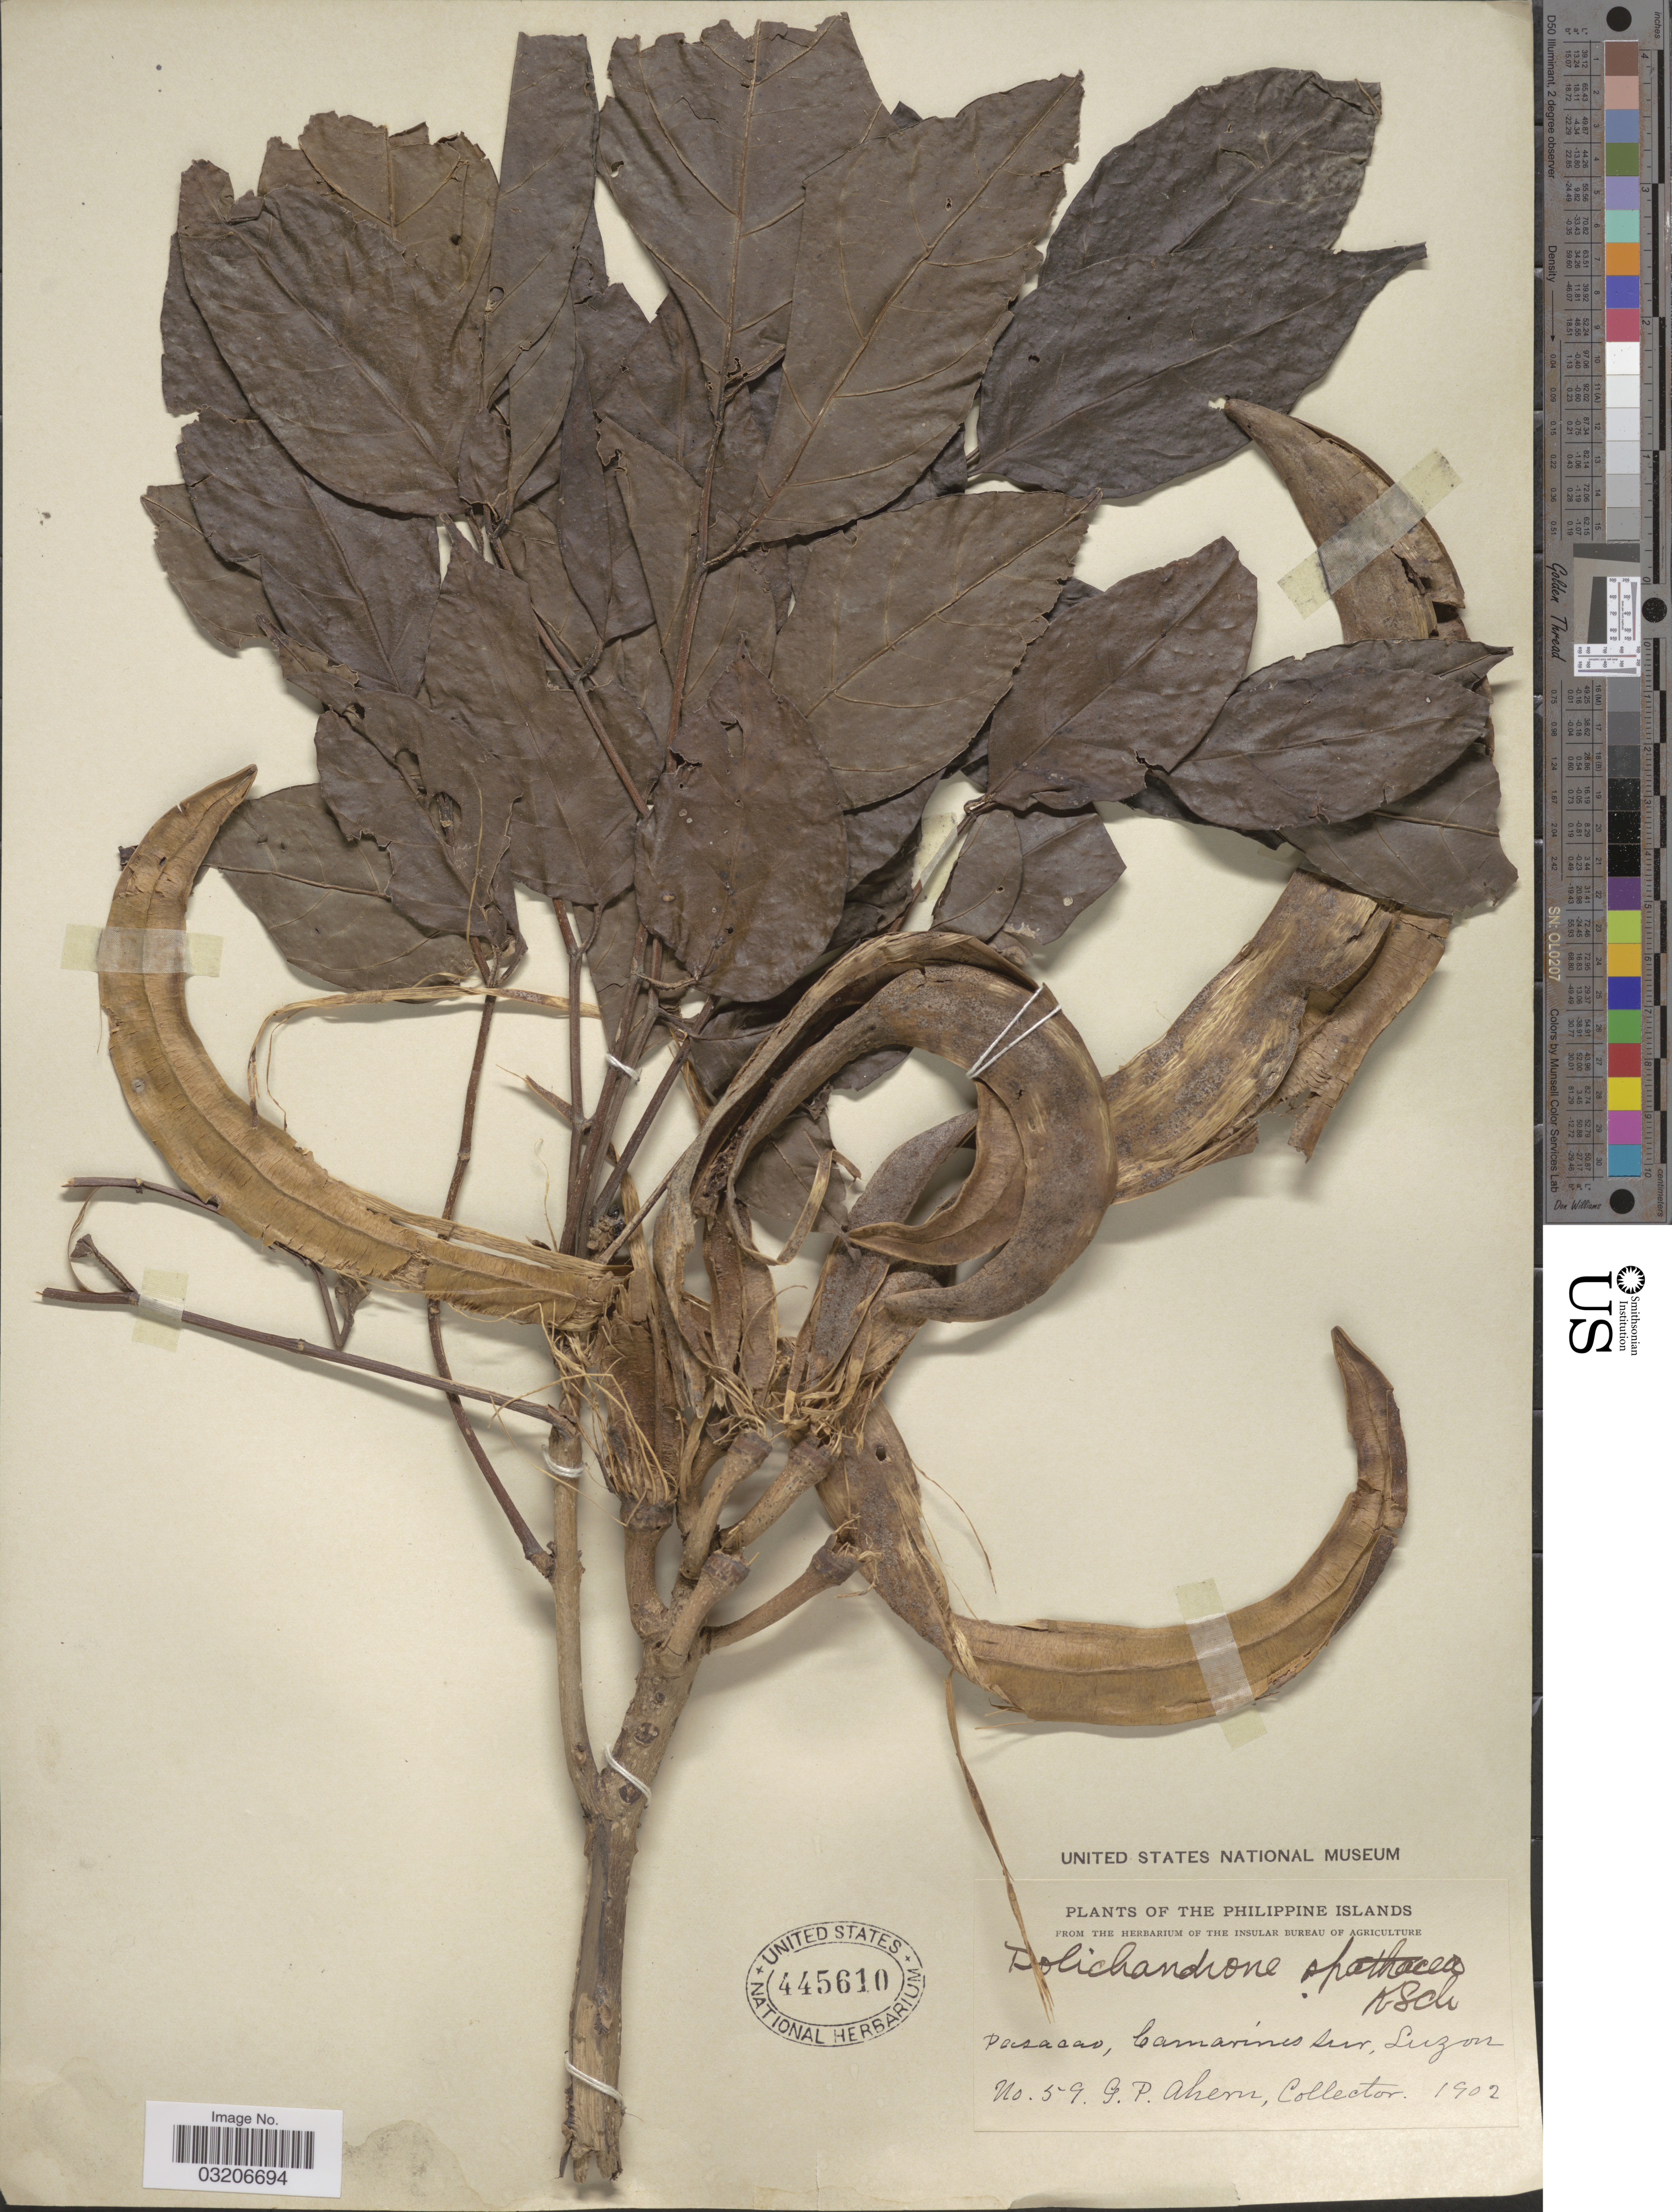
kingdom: Plantae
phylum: Tracheophyta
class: Magnoliopsida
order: Lamiales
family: Bignoniaceae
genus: Dolichandrone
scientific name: Dolichandrone spathacea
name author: (L. f.) K. Schum.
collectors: G. Ahern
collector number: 59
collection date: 1902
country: Philippines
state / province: Bicol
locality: The Philippine Islands. Pasacao, Camarines Sur, Luzon.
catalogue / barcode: US 445610